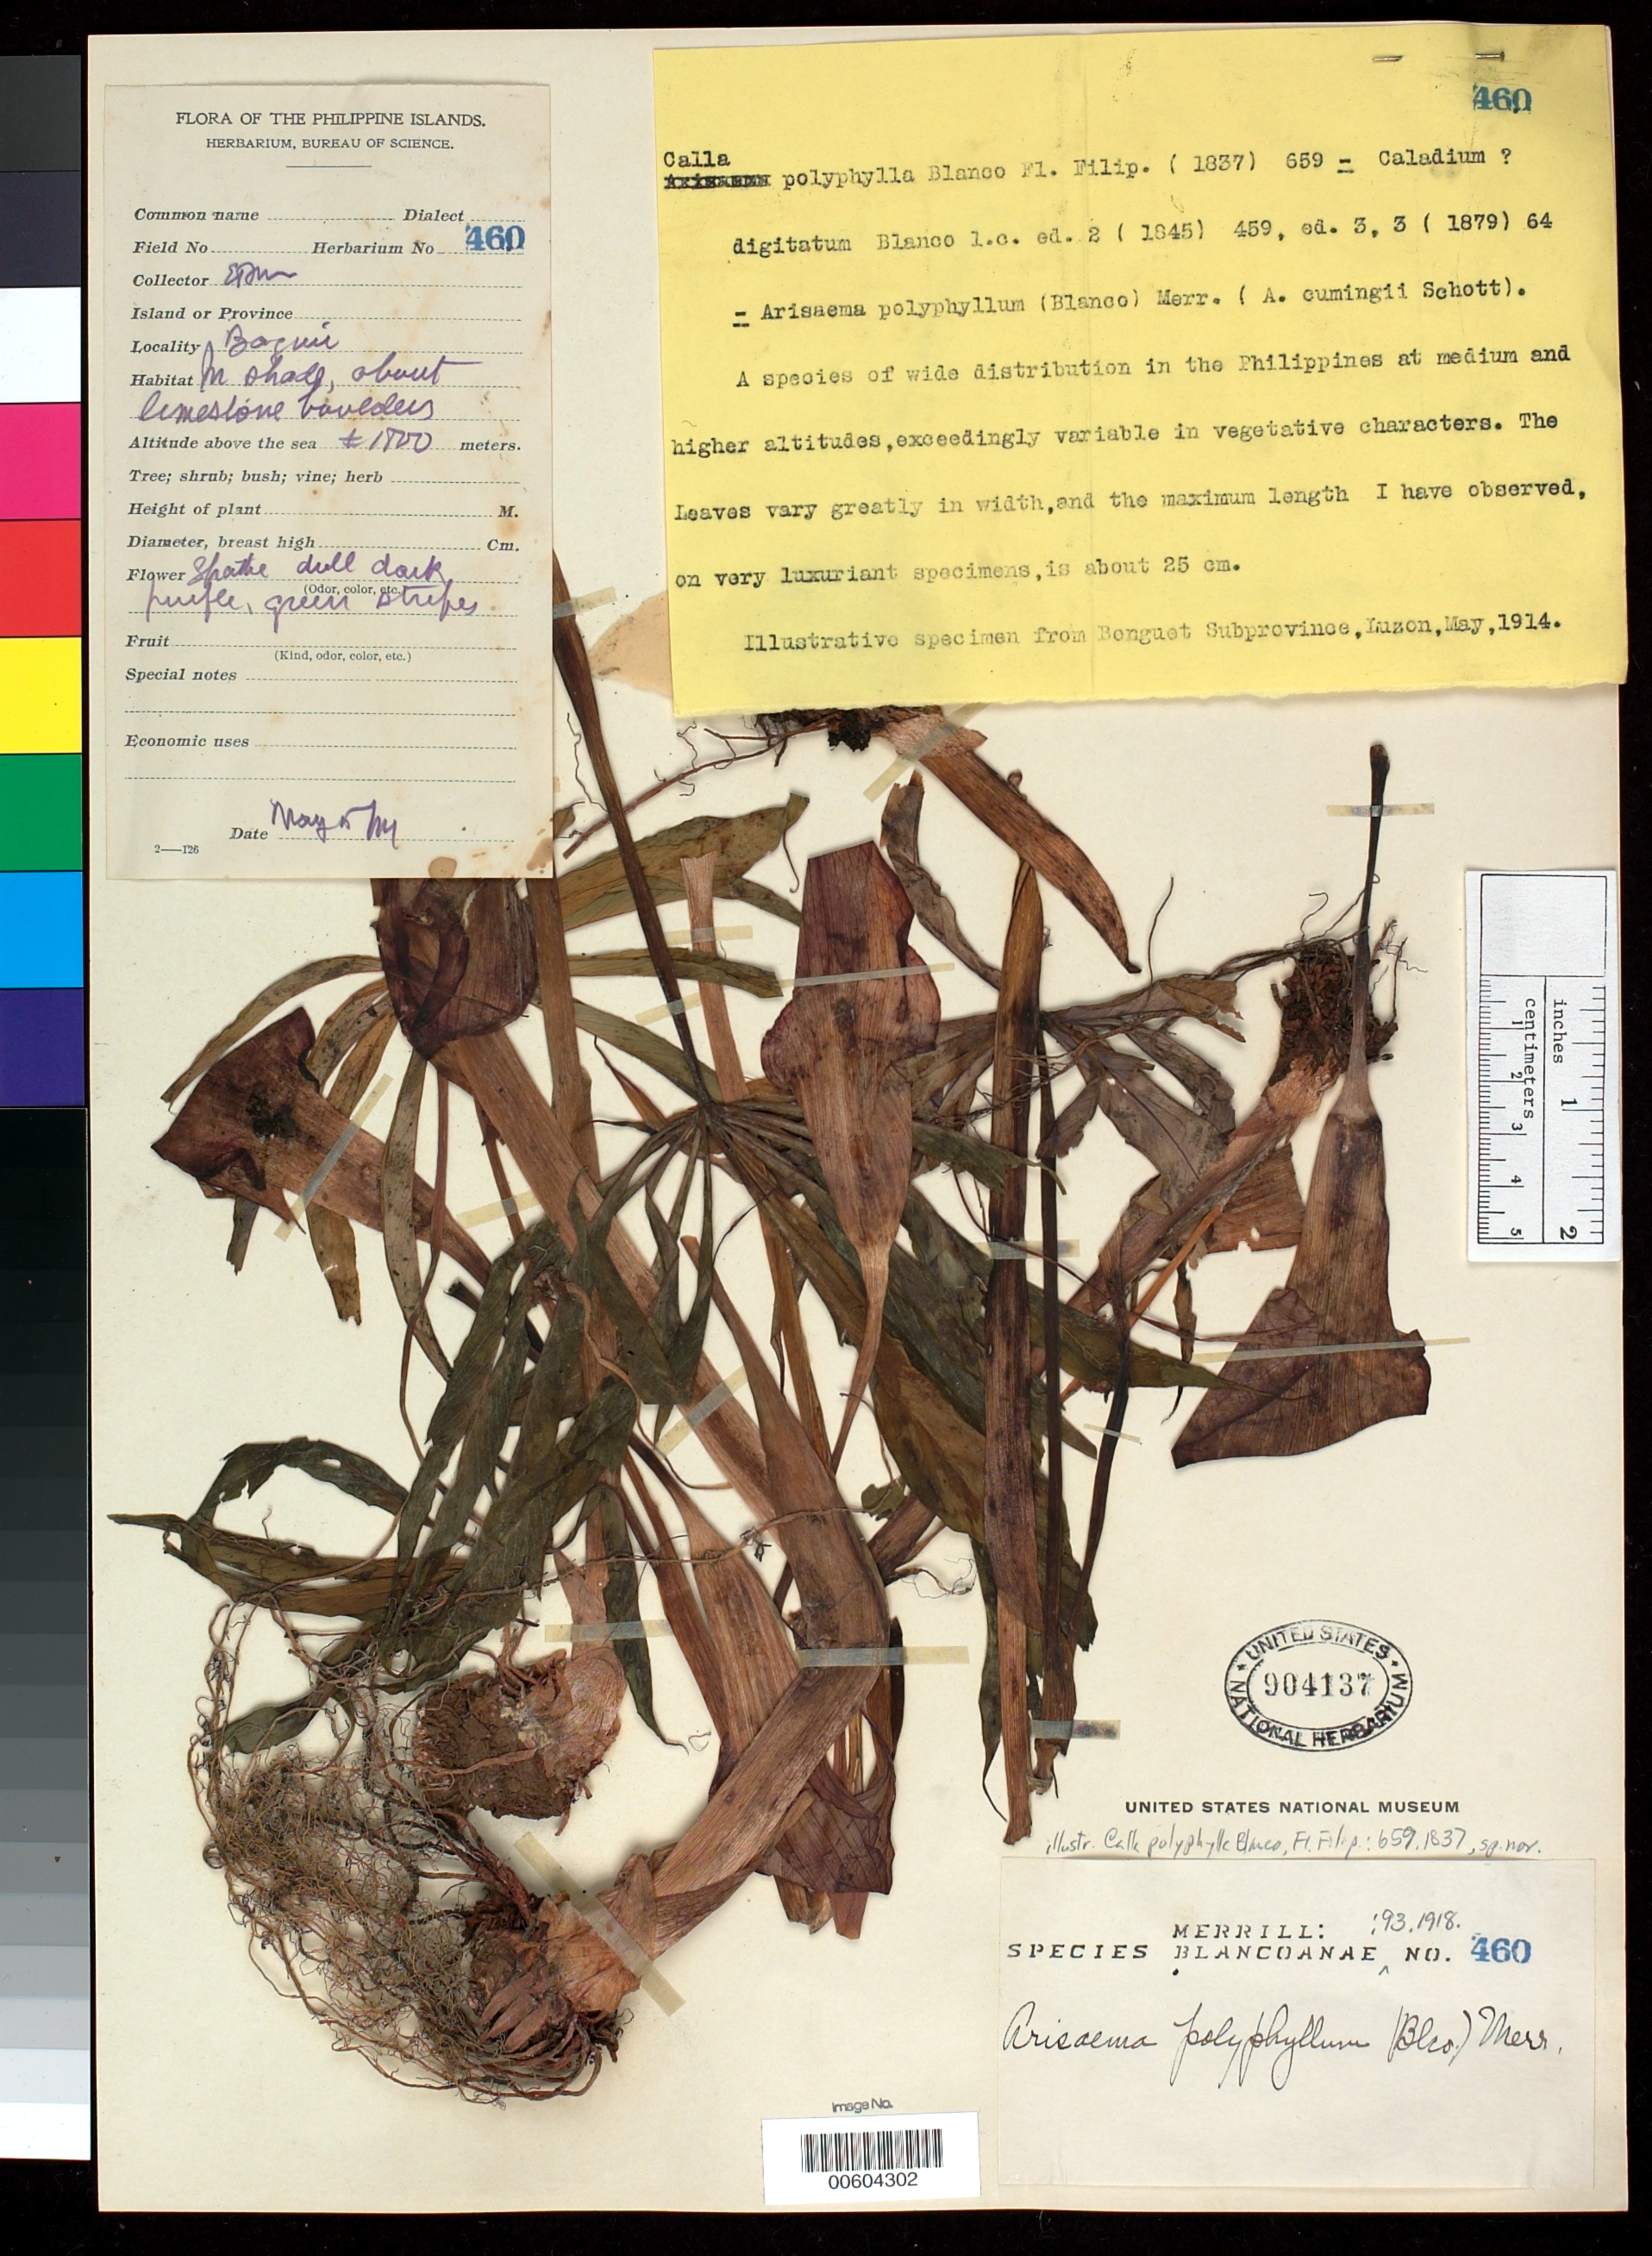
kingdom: Plantae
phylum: Tracheophyta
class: Liliopsida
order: Alismatales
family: Araceae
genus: Calla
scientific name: Calla polyphylla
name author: Blanco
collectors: E. D. Merrill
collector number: Sp. Blancoan. 0460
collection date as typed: May 1914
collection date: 1914-05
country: Philippines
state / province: Cordillera (Administrative Region)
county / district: Benguet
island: Luzon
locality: Baguio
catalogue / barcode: US 904137